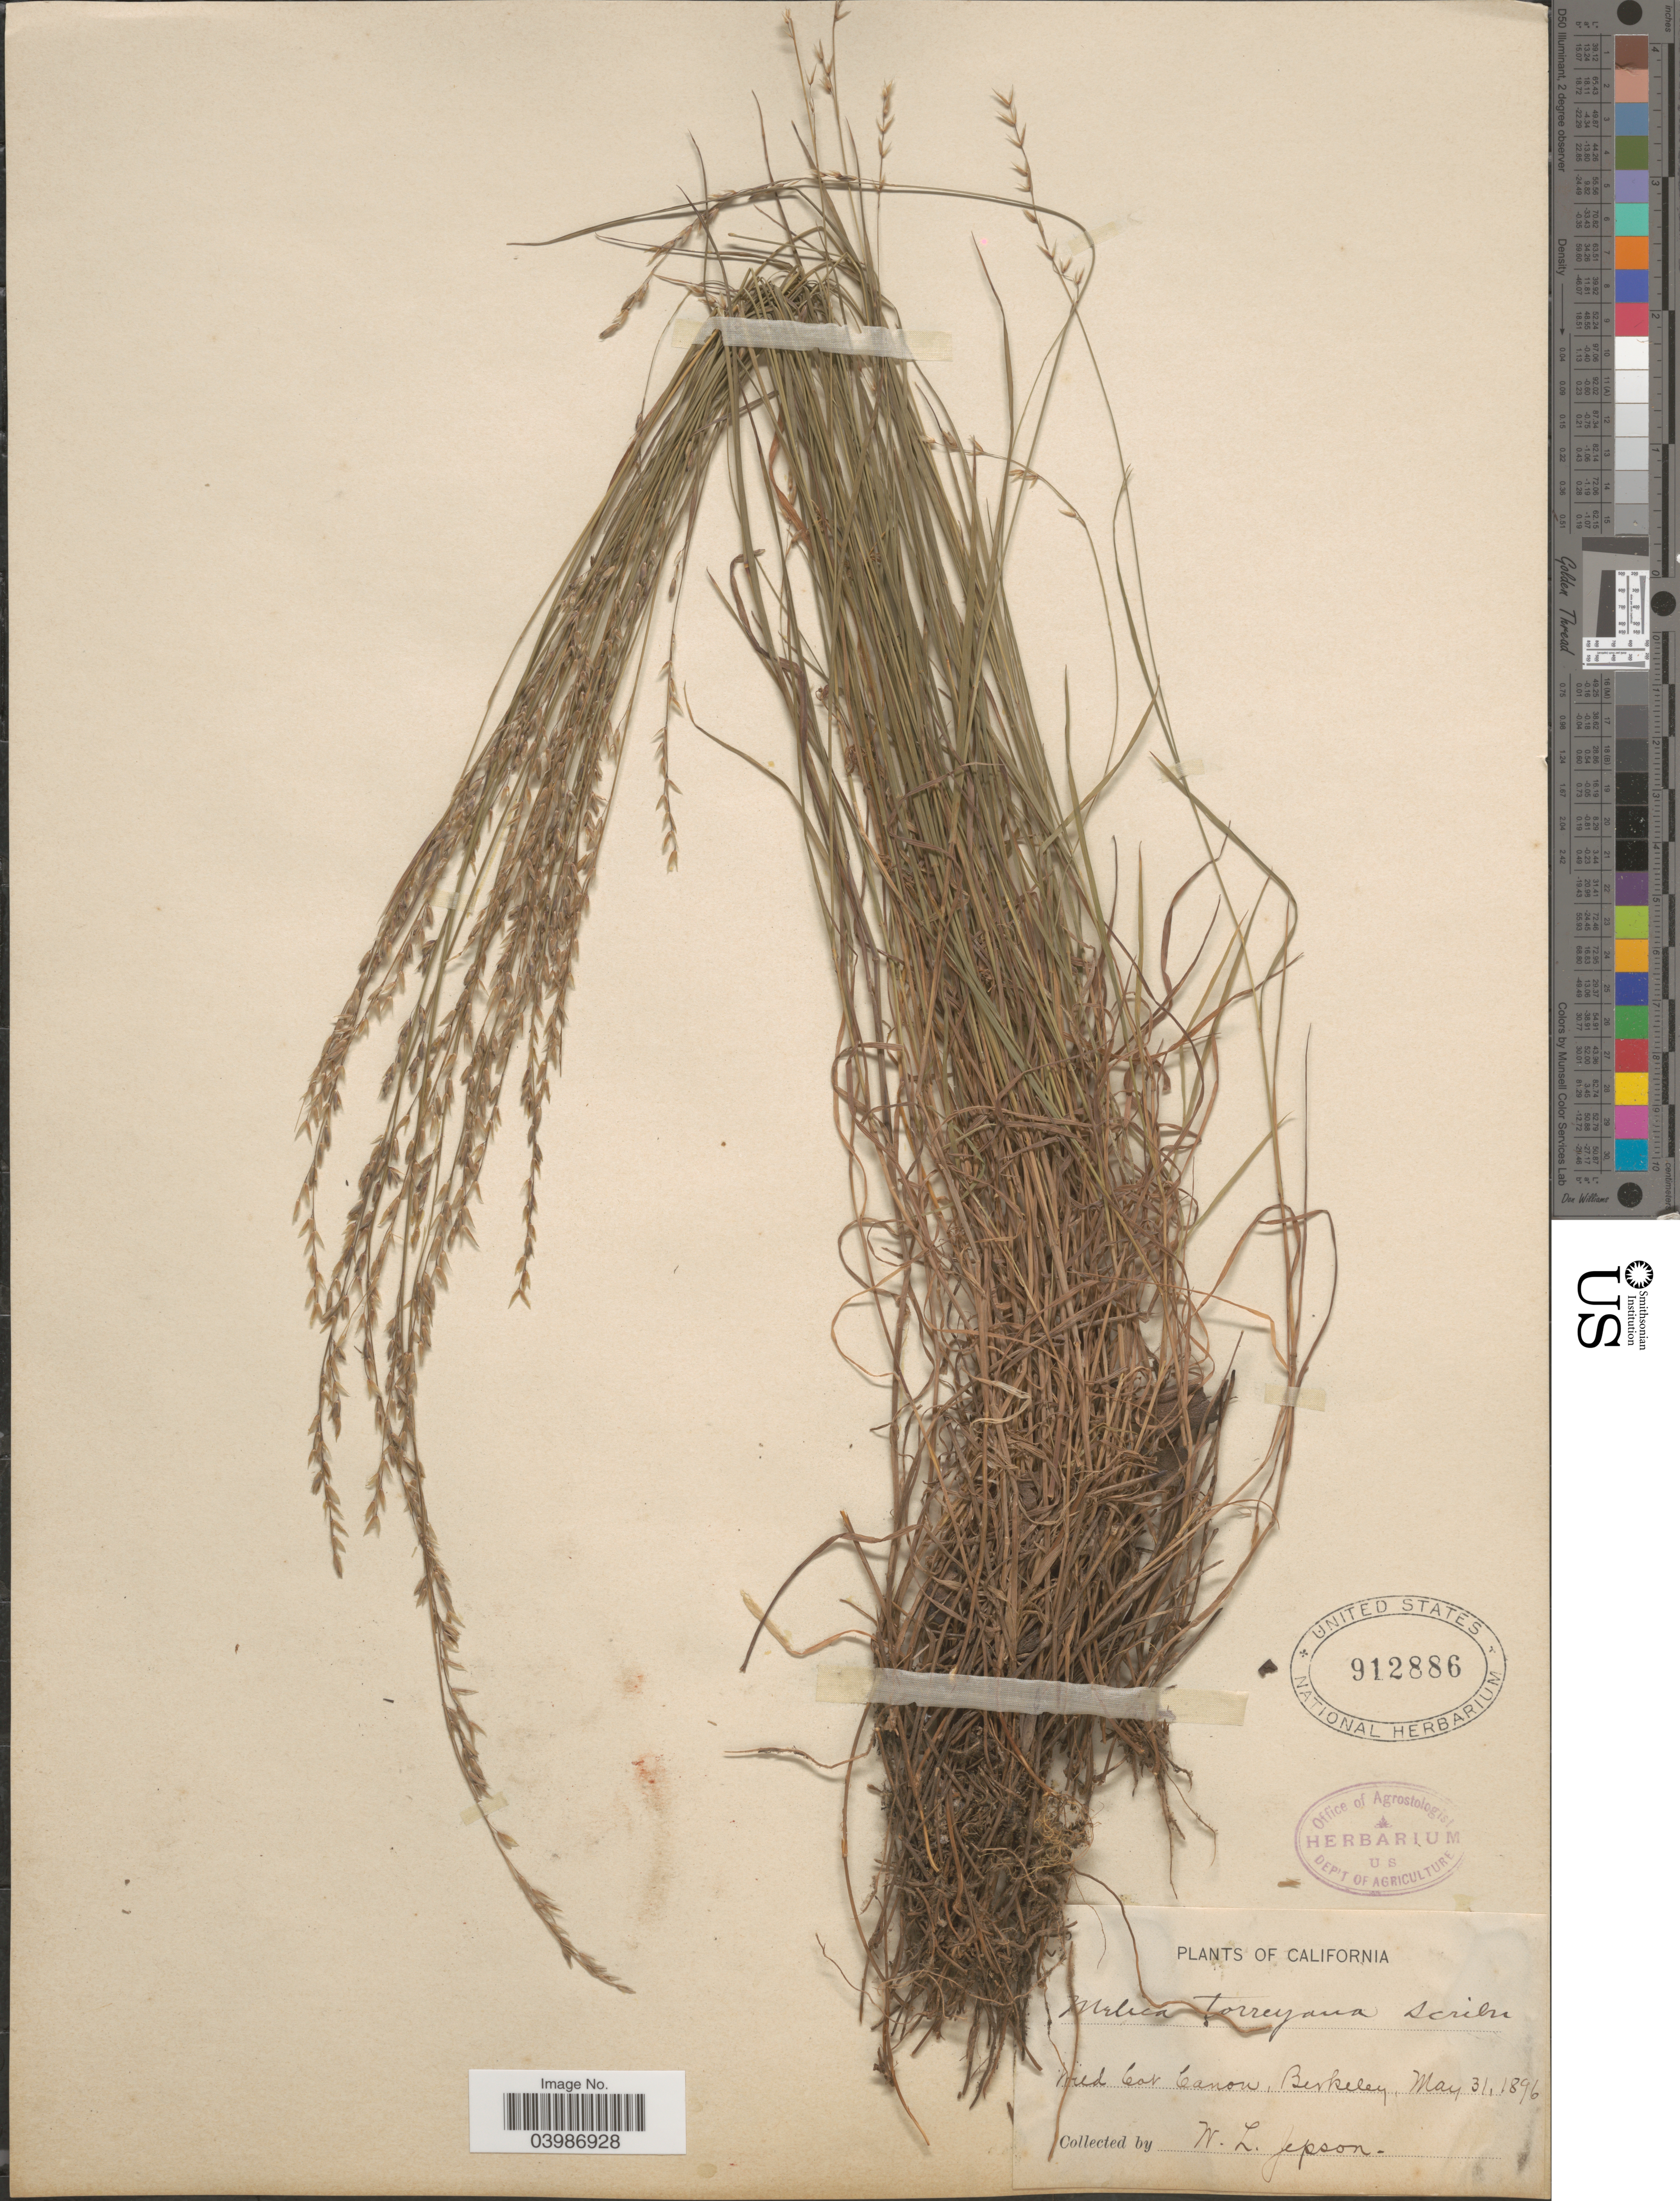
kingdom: Plantae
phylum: Tracheophyta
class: Liliopsida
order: Poales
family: Poaceae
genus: Melica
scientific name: Melica torreyana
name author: Scribn.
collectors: W. L. Jepson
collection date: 1896-05-31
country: United States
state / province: California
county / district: Alameda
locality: Wild Cat Canon, Berkeley.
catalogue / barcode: US 912886